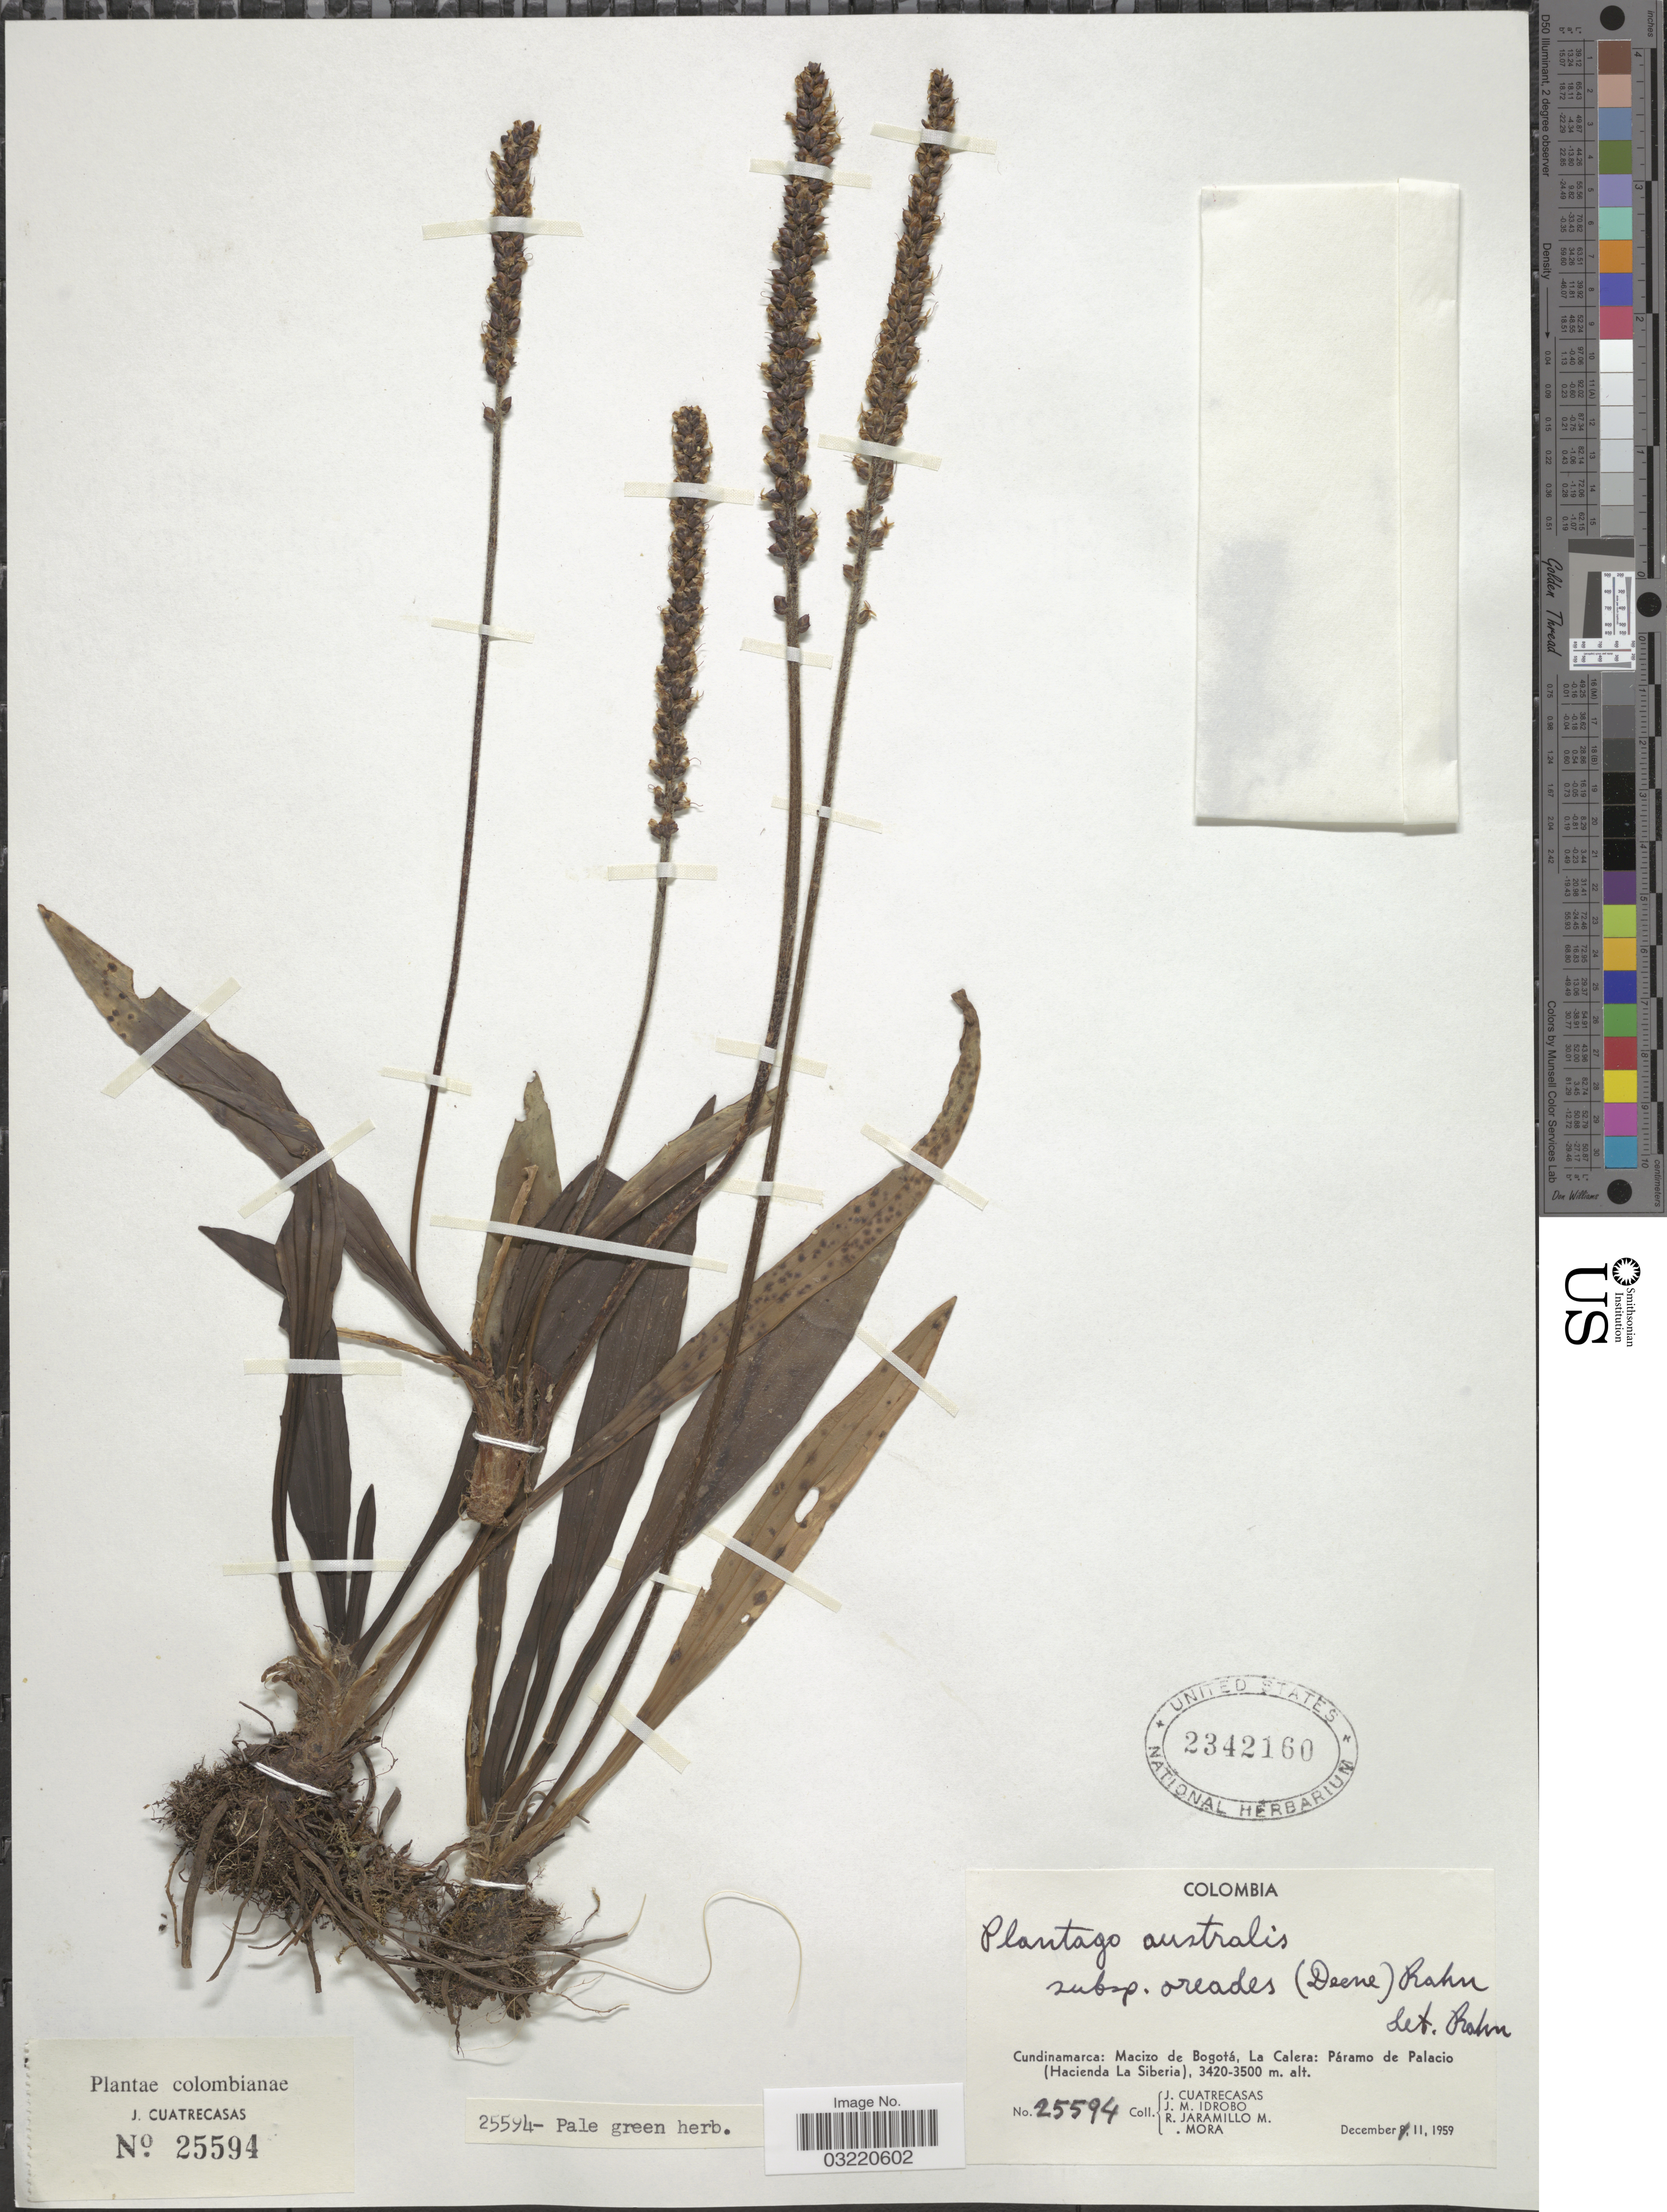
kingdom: Plantae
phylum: Tracheophyta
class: Magnoliopsida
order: Lamiales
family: Plantaginaceae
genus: Plantago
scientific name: Plantago australis subsp. oreades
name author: (Decne.) Rahn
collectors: J. Cuatrecasas, J. M. Idrobo, R. Jaramillo M. & -. Mora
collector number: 25594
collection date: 1959-12-11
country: Colombia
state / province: Cundinamarca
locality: Macizo de Bogotá, La Calera: Páramo de Palacio (Hacienda La Siberia).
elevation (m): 3420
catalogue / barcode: US 2342160